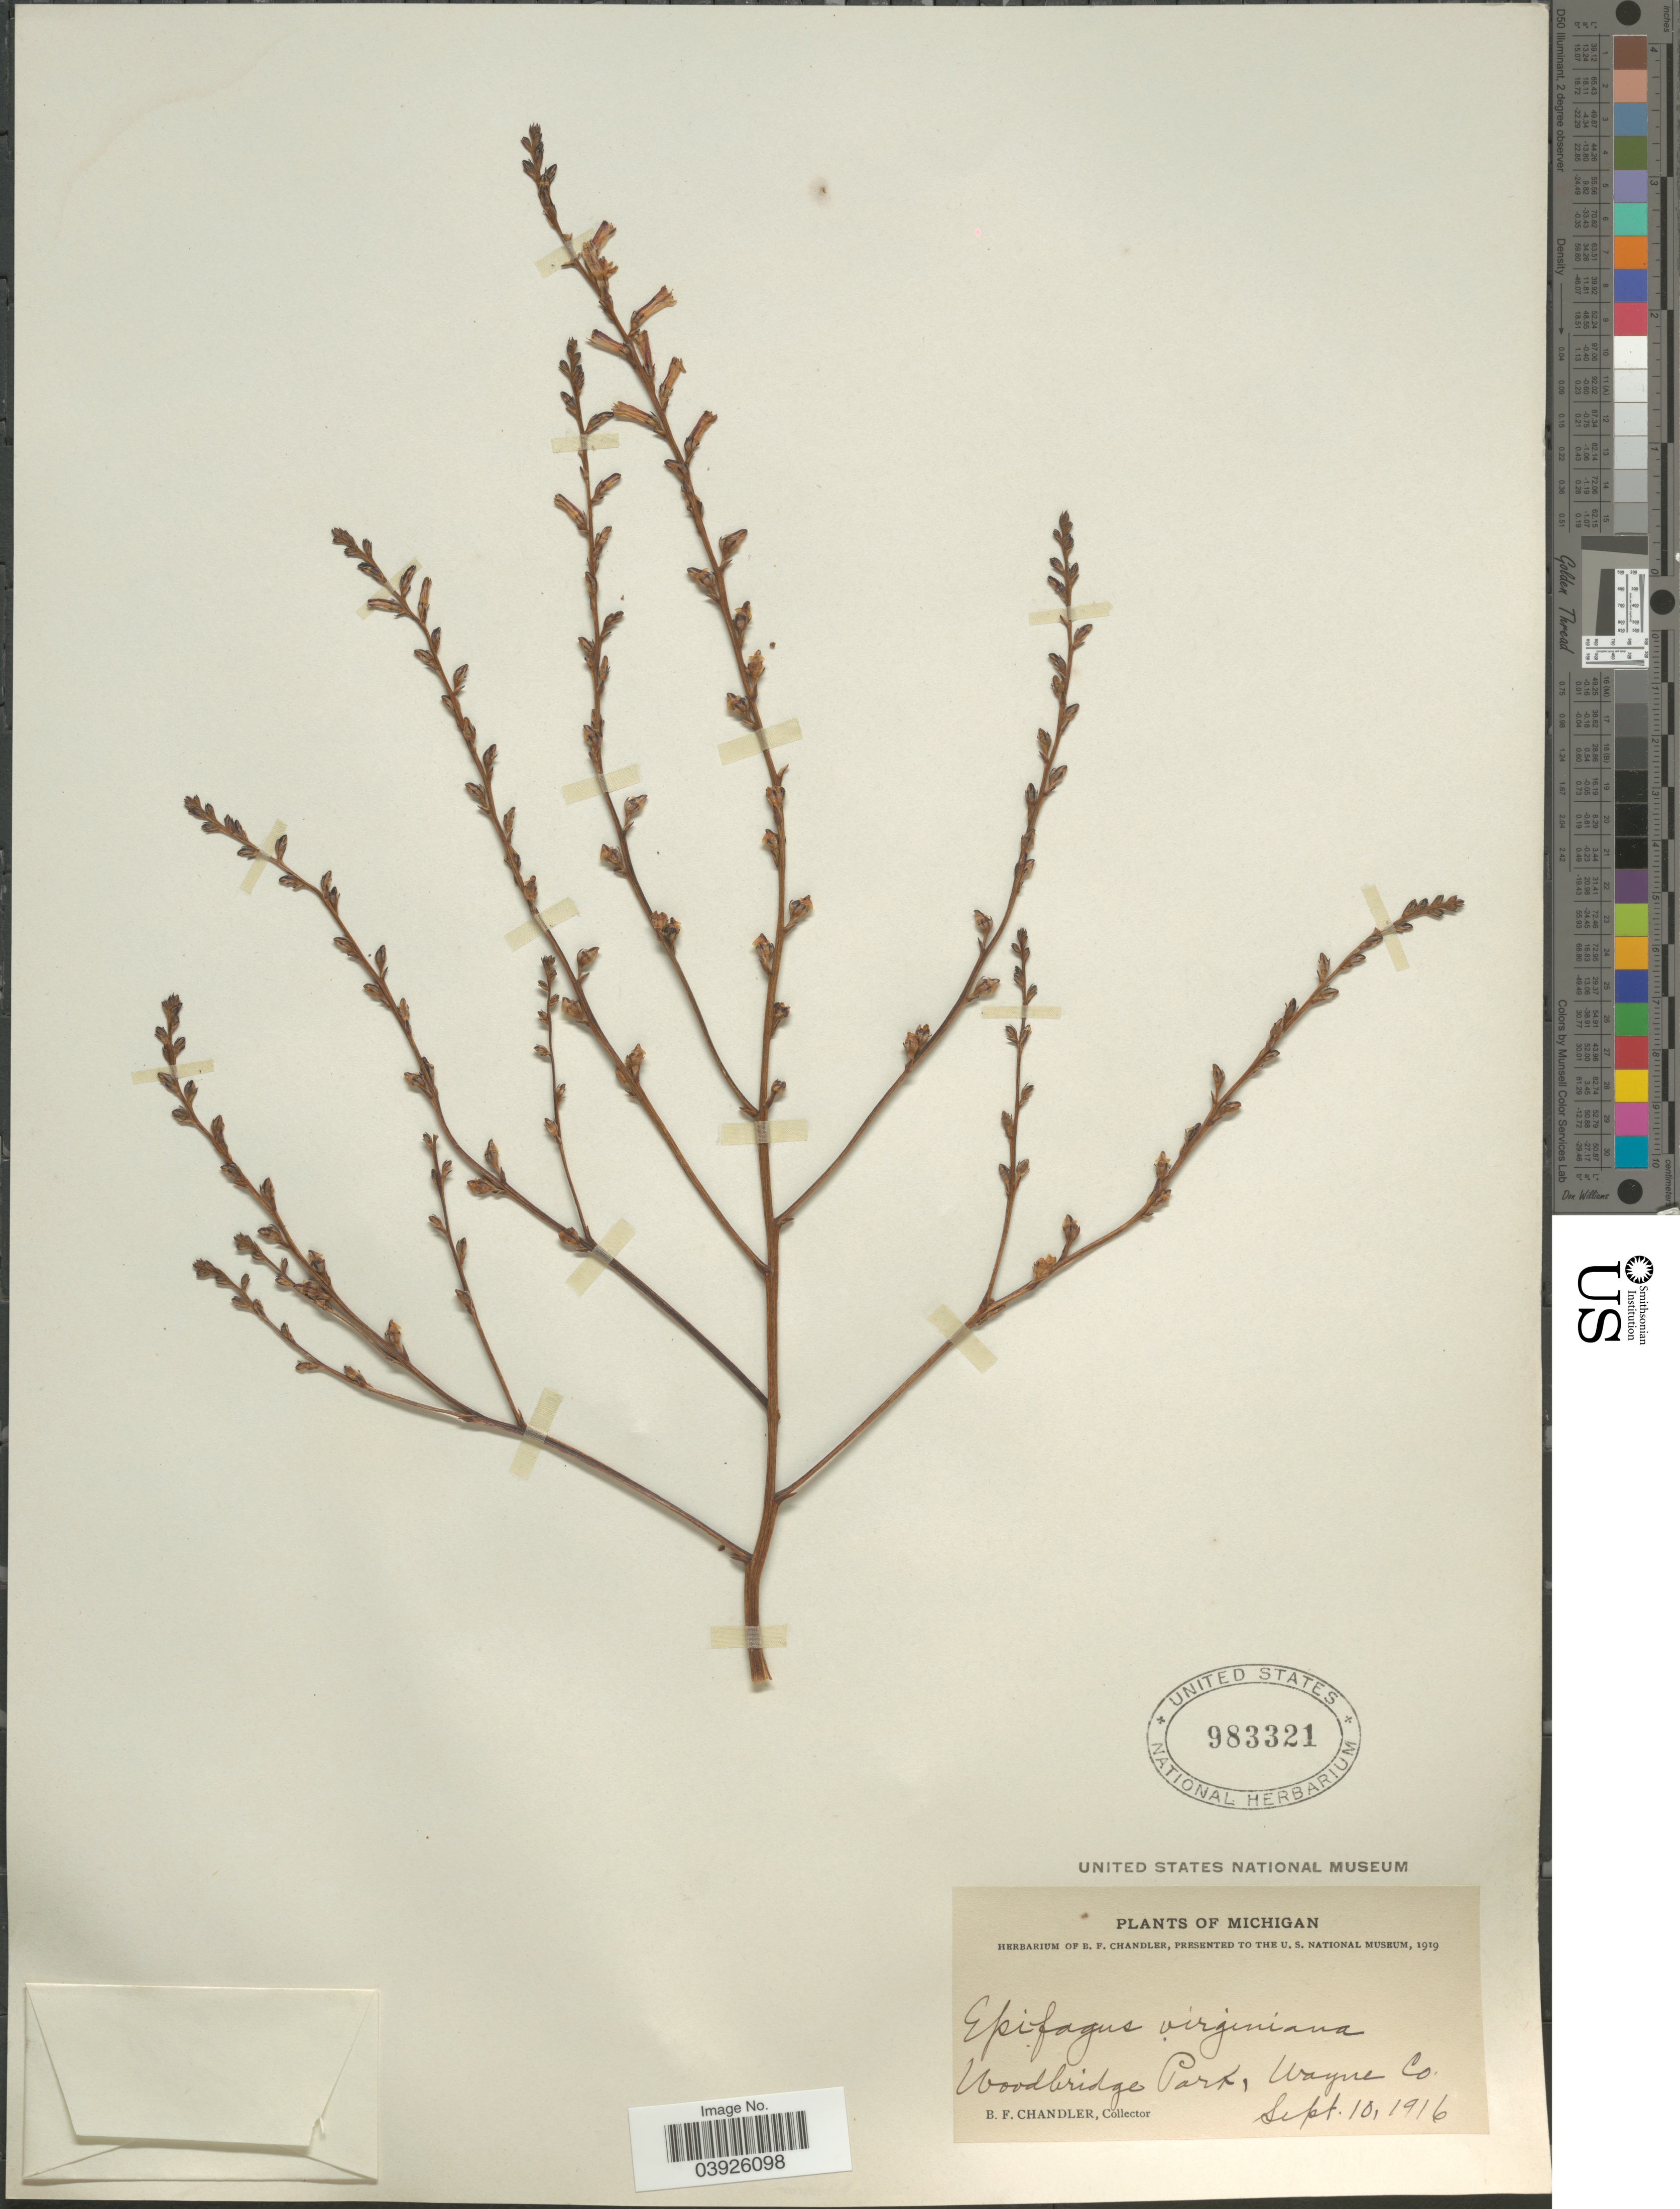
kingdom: Plantae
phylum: Tracheophyta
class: Magnoliopsida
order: Lamiales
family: Orobanchaceae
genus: Epifagus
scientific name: Epifagus virginiana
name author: (L.) W.P.C. Barton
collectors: B. F. Chandler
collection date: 1916-09-10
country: United States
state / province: Michigan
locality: Woodbridge Park, Wayne Co.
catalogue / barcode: US 983321